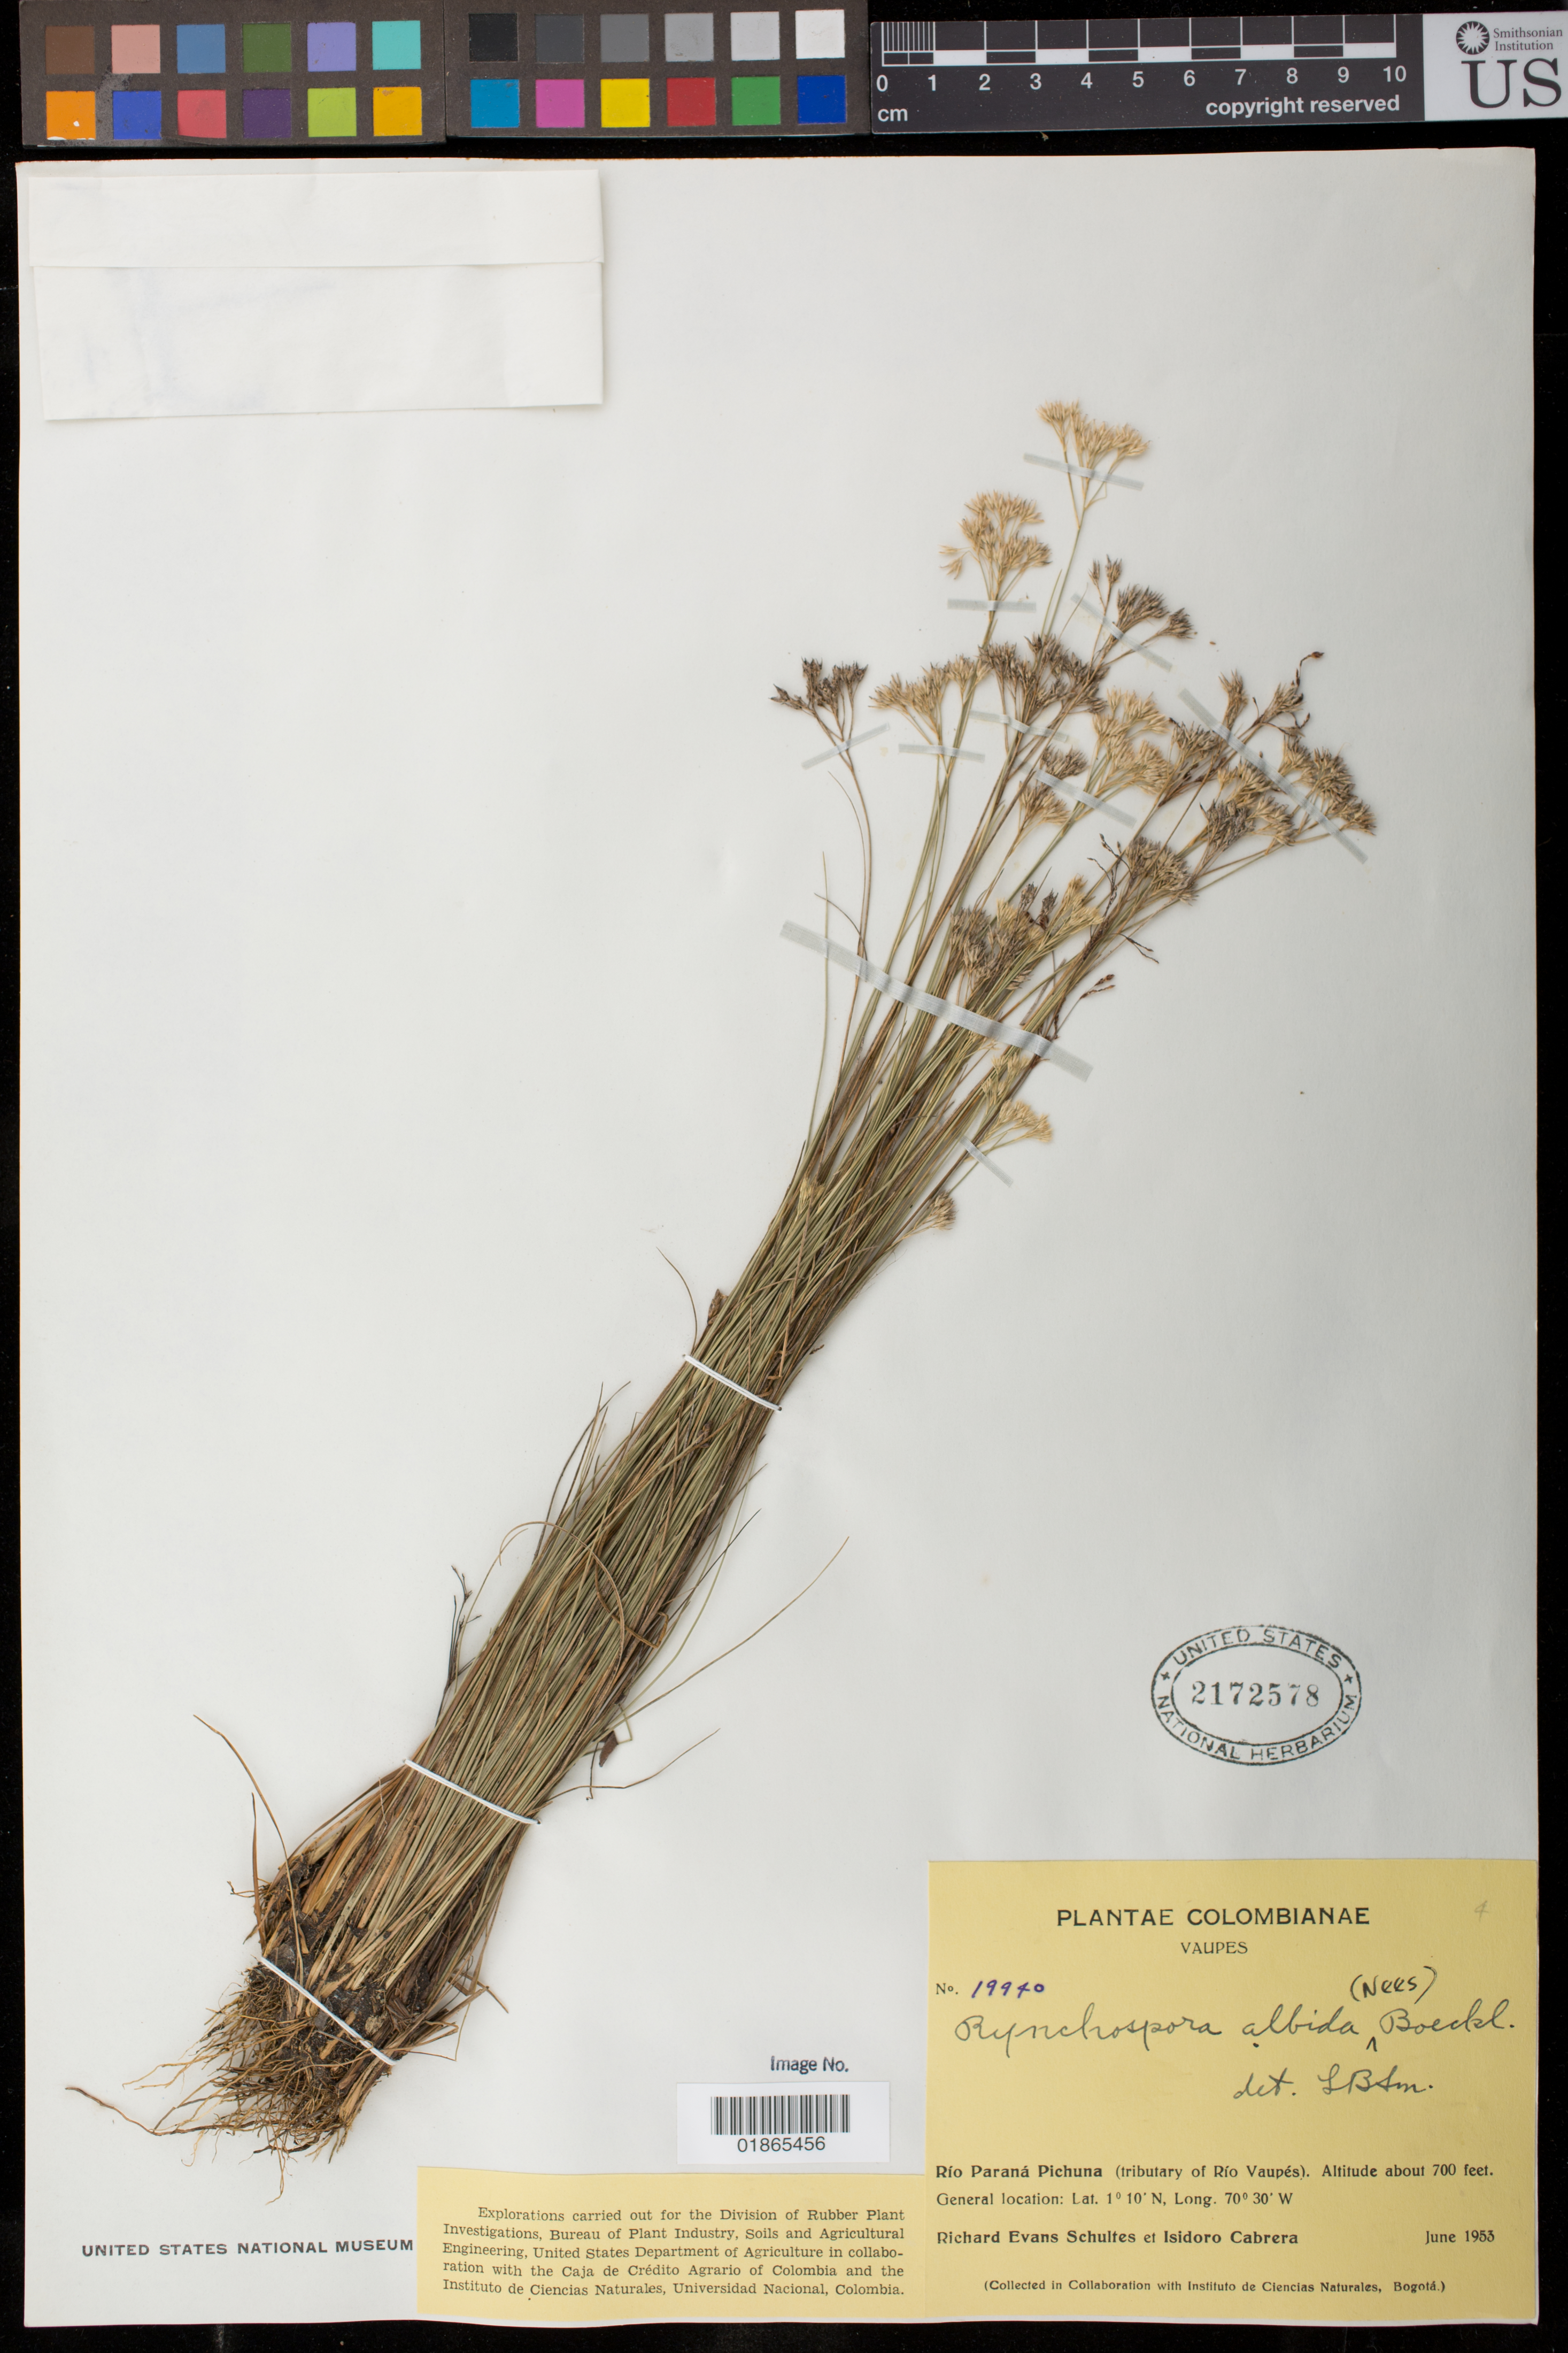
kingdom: Plantae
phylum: Tracheophyta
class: Liliopsida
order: Poales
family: Cyperaceae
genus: Rhynchospora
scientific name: Rhynchospora albida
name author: (Nees) Boeckeler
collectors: R. E. Schultes & I. Cabrera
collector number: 19940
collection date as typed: Jun 1953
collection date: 1953-06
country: Colombia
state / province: Vaupés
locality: Rio Parana Pichuna (tributary of Rio Vaupes)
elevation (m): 213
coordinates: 1 10 N, 70 30 W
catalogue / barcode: US 2172578